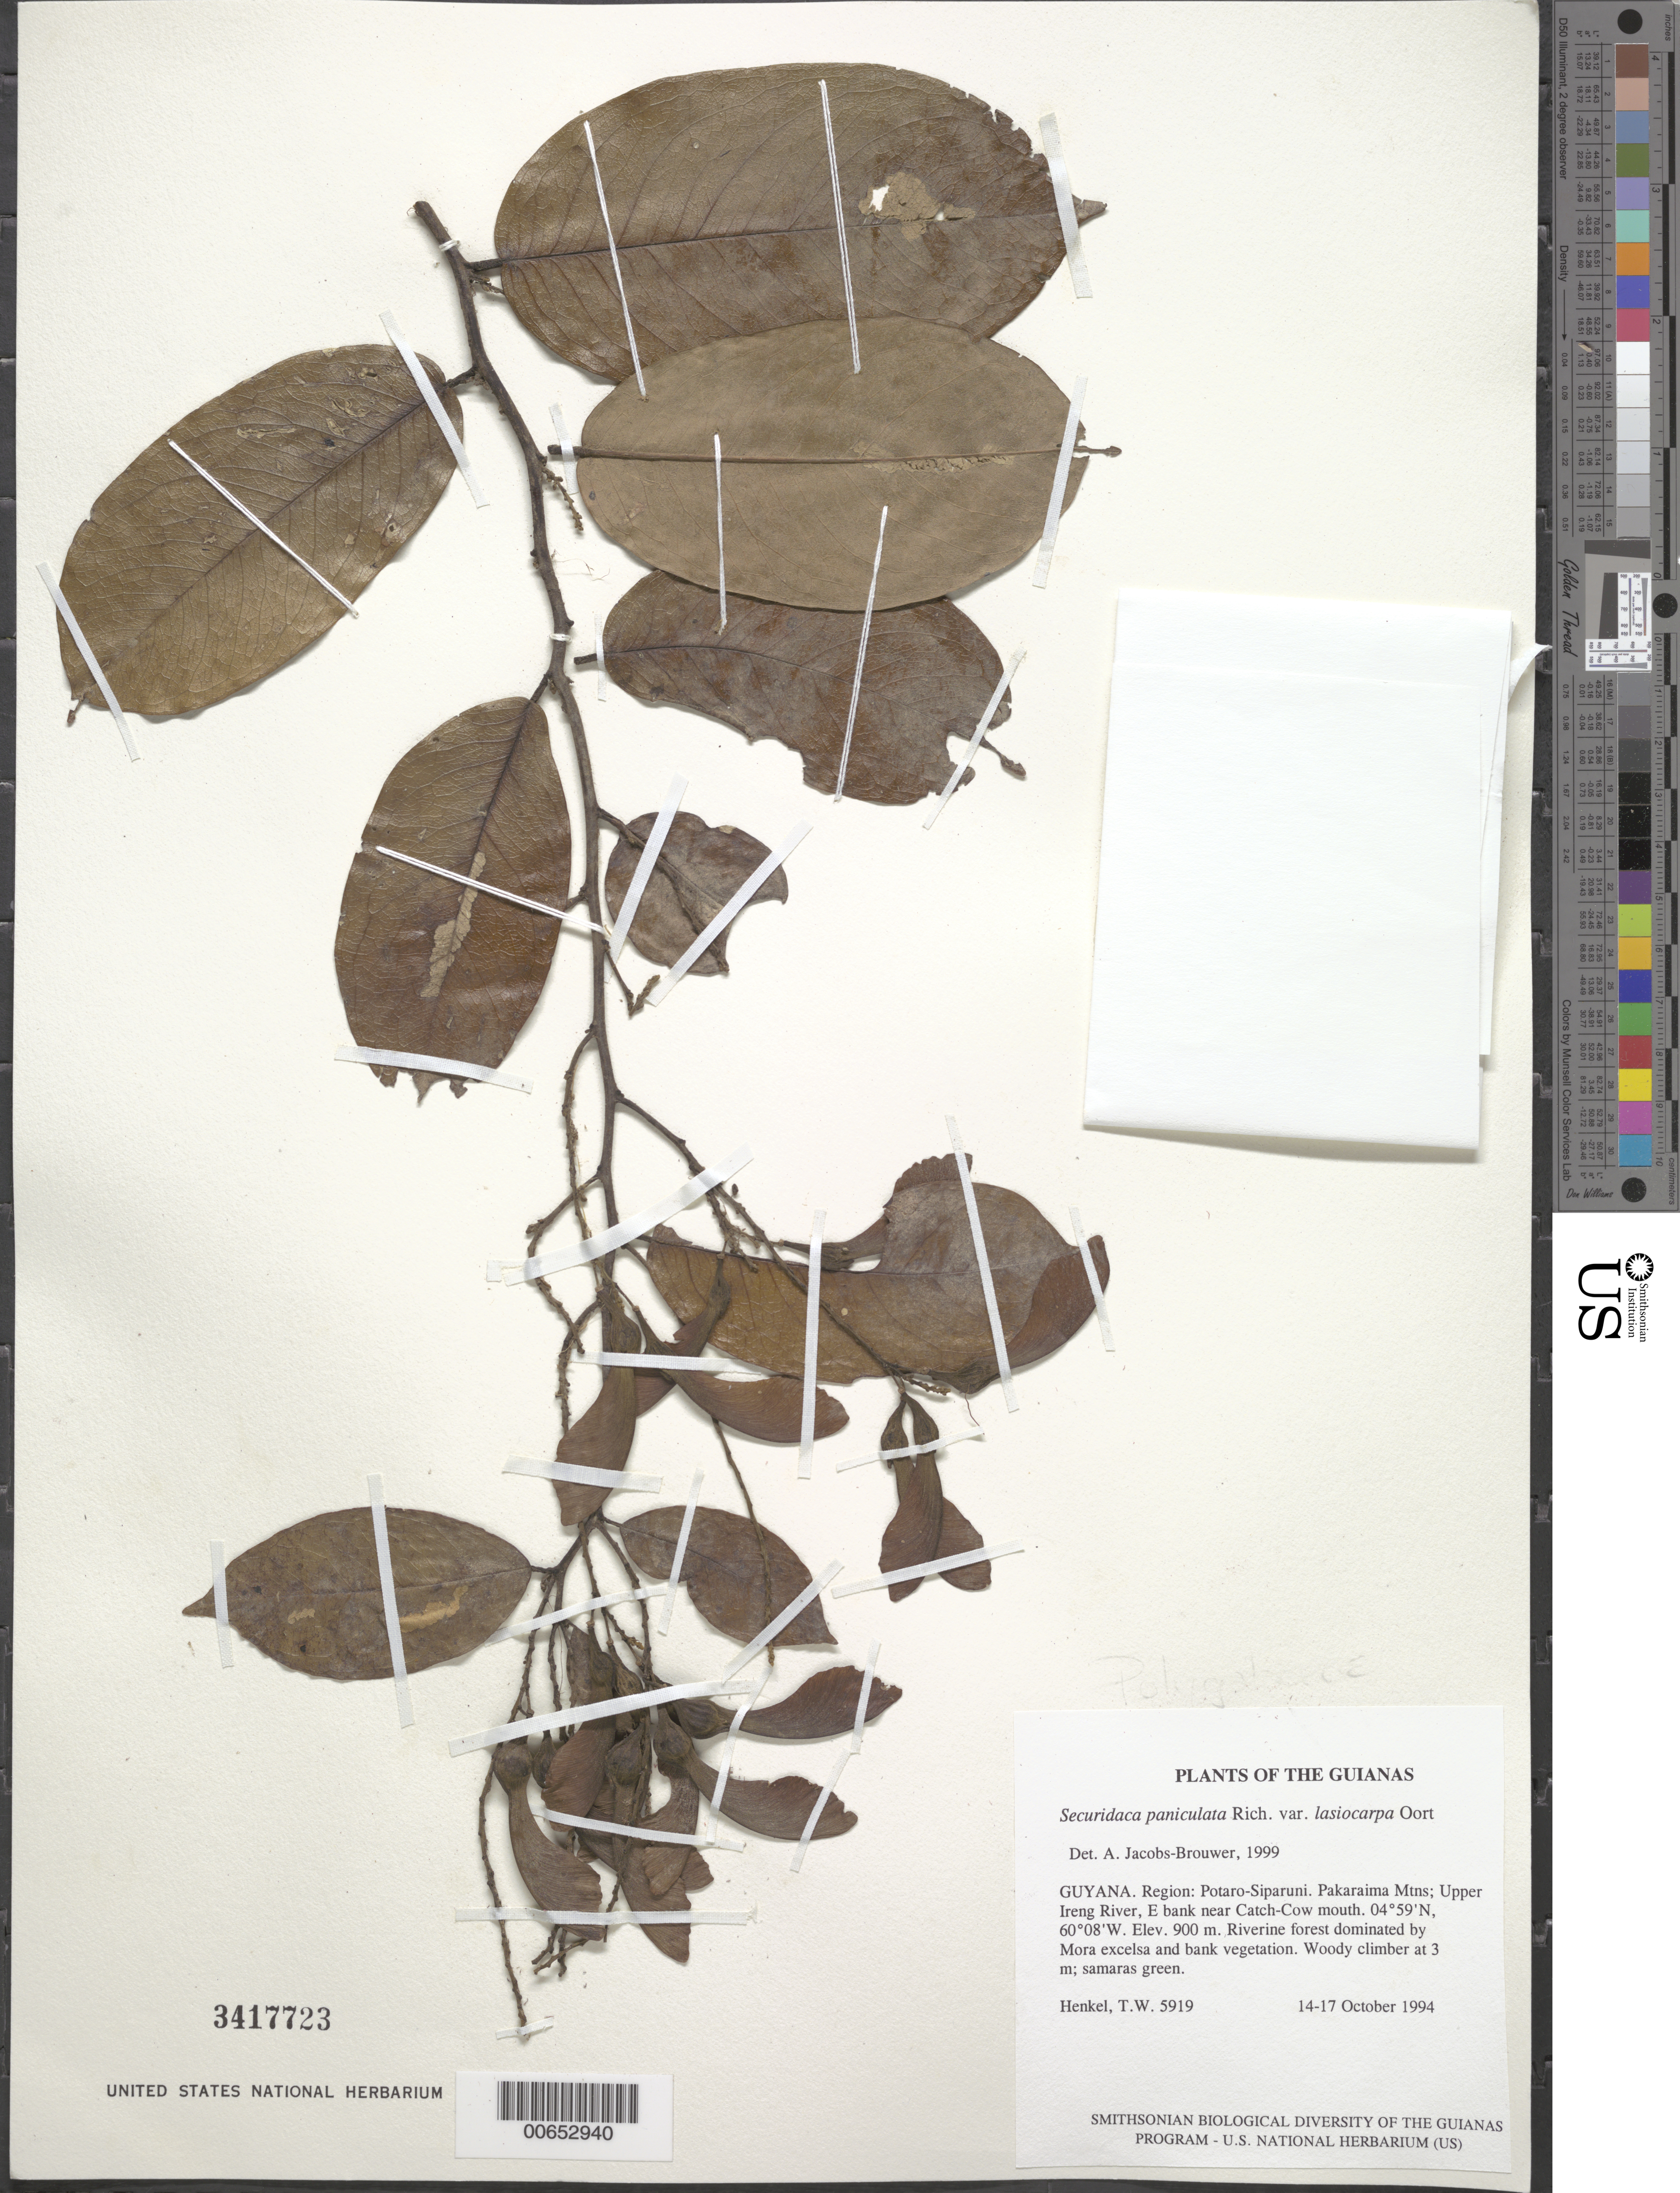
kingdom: Plantae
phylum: Tracheophyta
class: Magnoliopsida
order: Fabales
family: Polygalaceae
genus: Securidaca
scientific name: Securidaca paniculata var. lasiocarpa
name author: Oort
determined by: Jacobs-Brouwer, A.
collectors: T. Henkel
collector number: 5919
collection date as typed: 14-17 October 1994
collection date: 1994-10-14/1994-10-17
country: Guyana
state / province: Potaro-Siparuni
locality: Pakaraima Mtns; Upper Ireng River, E bank near Catch-Cow mouth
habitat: Riverine forest dominated by Mora excelsa and bank vegetation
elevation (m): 900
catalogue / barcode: US 3417723